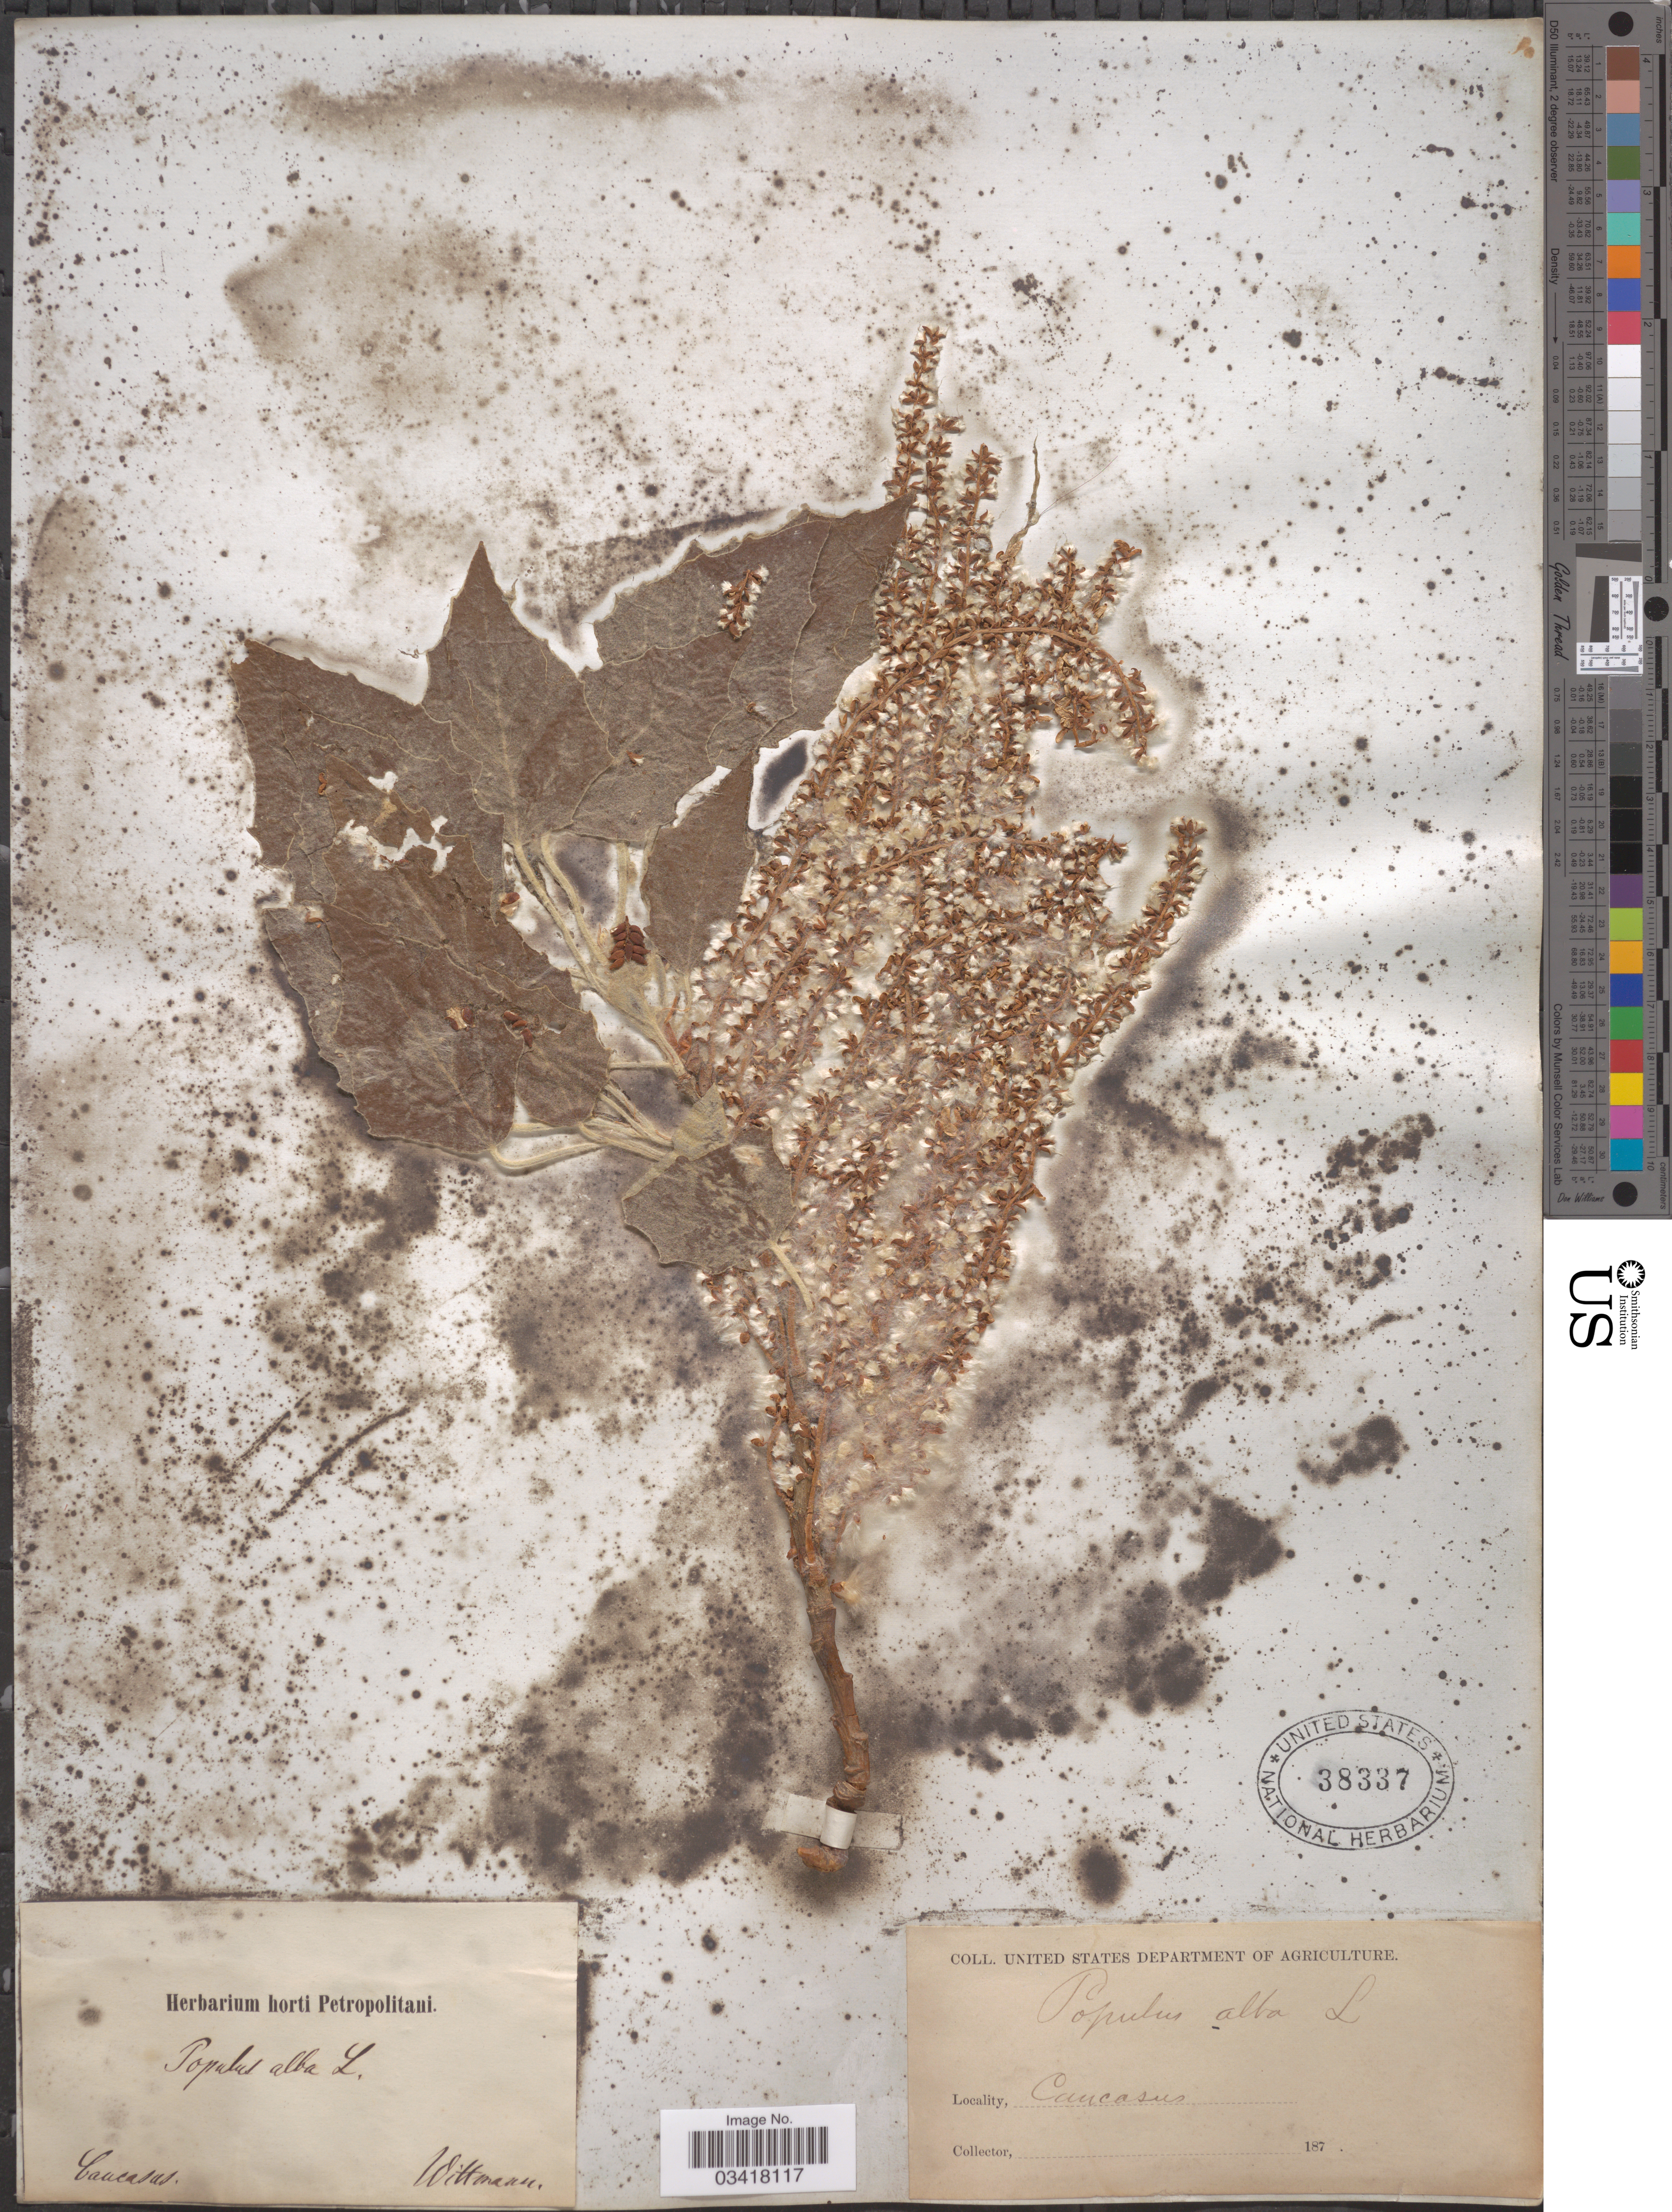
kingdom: Plantae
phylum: Tracheophyta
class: Magnoliopsida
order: Malpighiales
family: Salicaceae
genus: Populus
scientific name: Populus alba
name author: L.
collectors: Wittmann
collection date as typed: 187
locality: Caucasus.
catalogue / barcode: US 38337